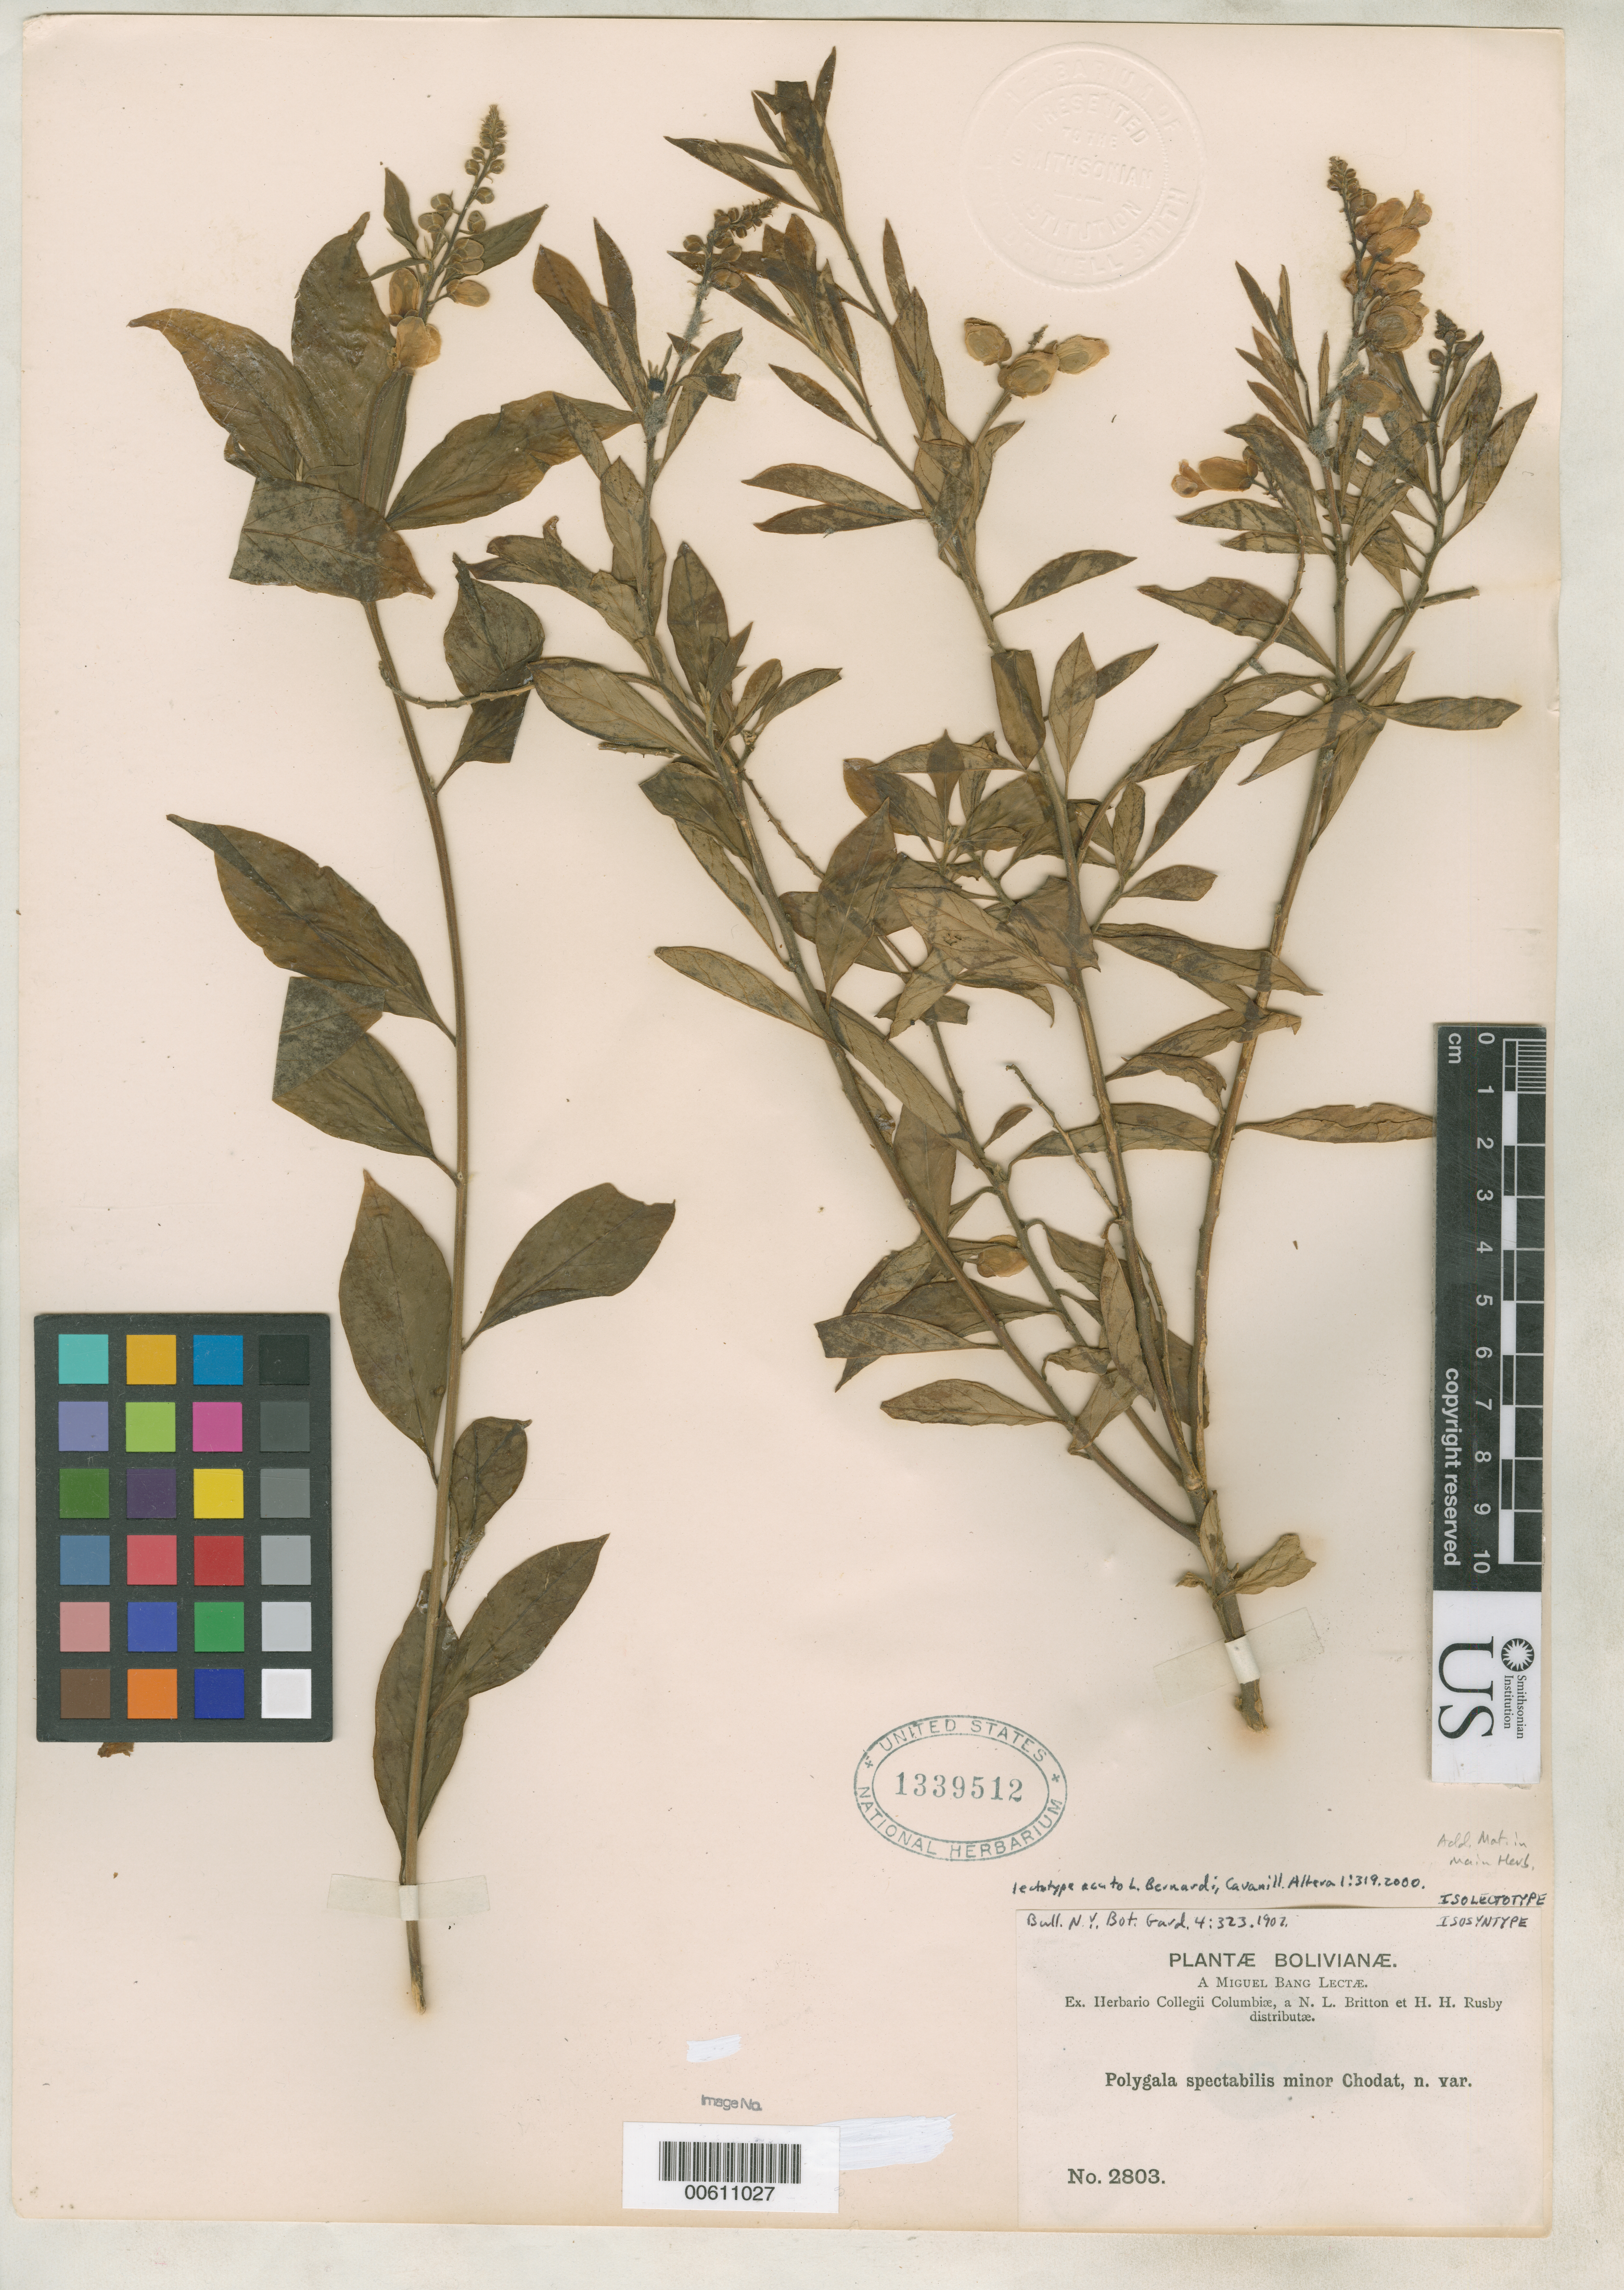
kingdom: Plantae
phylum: Tracheophyta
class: Magnoliopsida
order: Fabales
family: Polygalaceae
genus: Polygala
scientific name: Polygala spectabilis var. minor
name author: Chodat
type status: Isolectotype; Isosyntype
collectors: M. Bang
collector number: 2803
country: Bolivia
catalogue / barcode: US 1339512